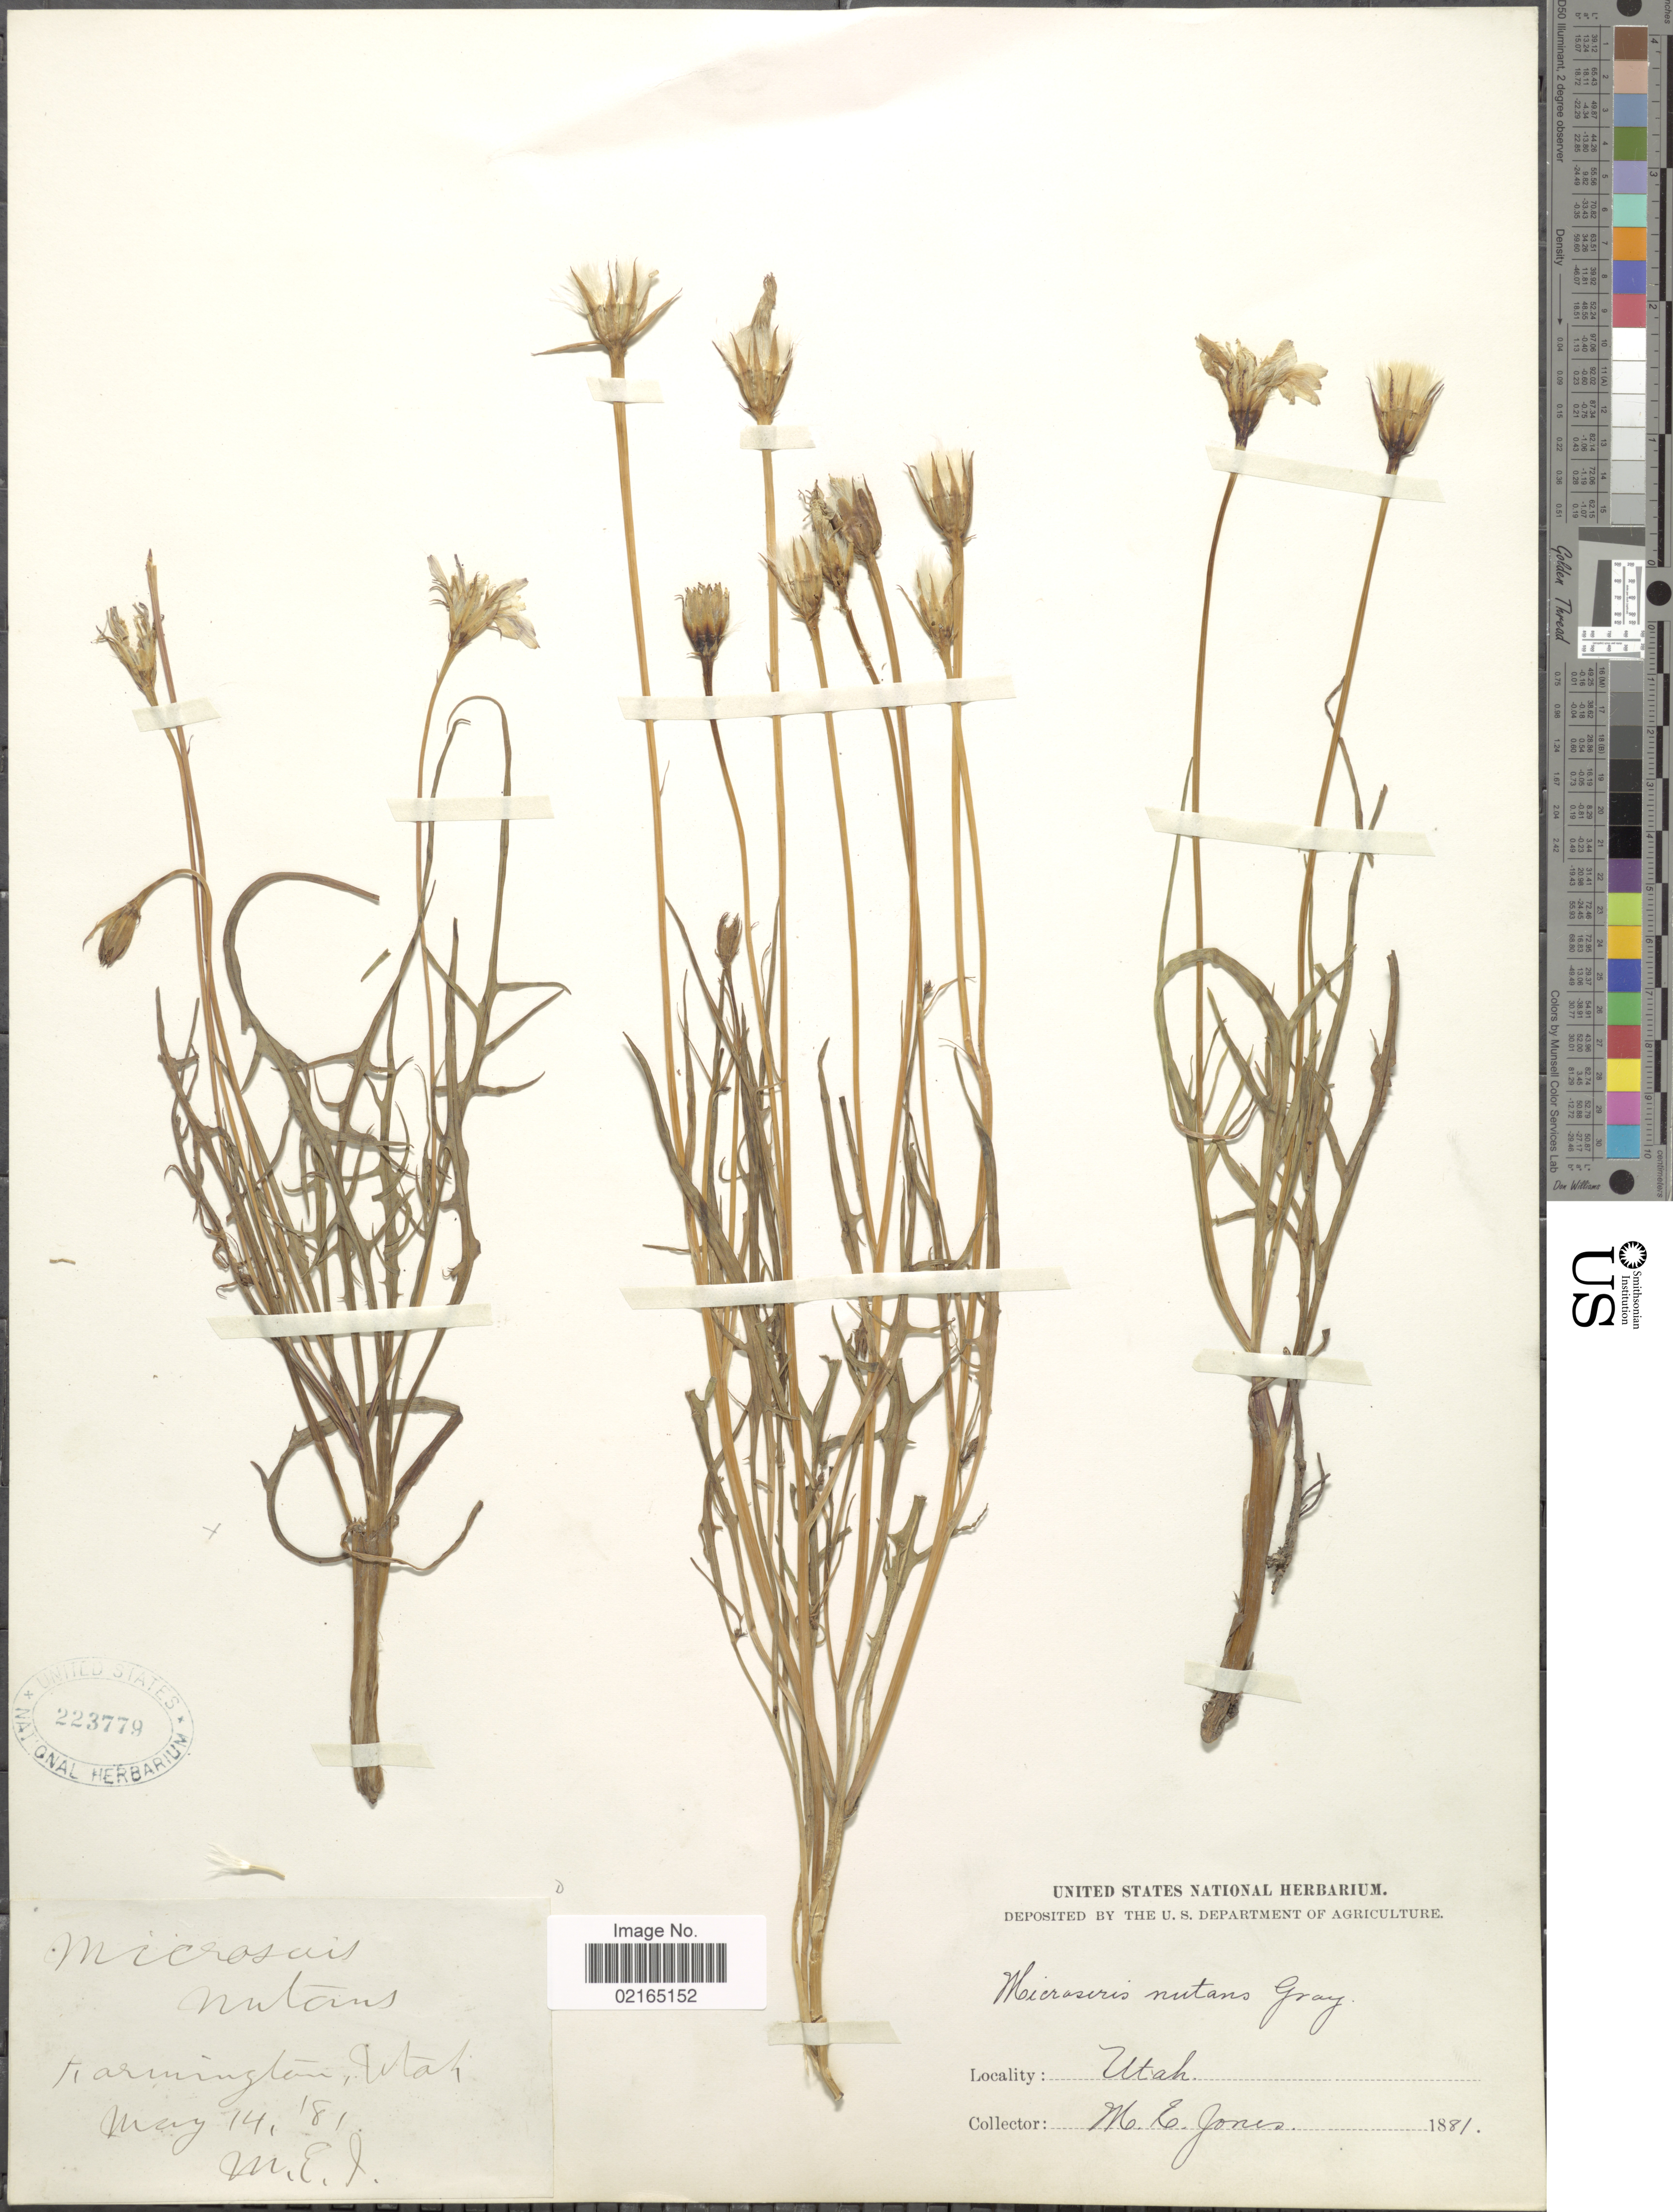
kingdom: Plantae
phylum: Tracheophyta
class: Magnoliopsida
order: Asterales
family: Asteraceae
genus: Microseris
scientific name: Microseris nutans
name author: (Hook.) Sch. Bip.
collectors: M. E. Jones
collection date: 1881-05-14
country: United States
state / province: Utah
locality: Farmington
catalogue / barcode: US 223779